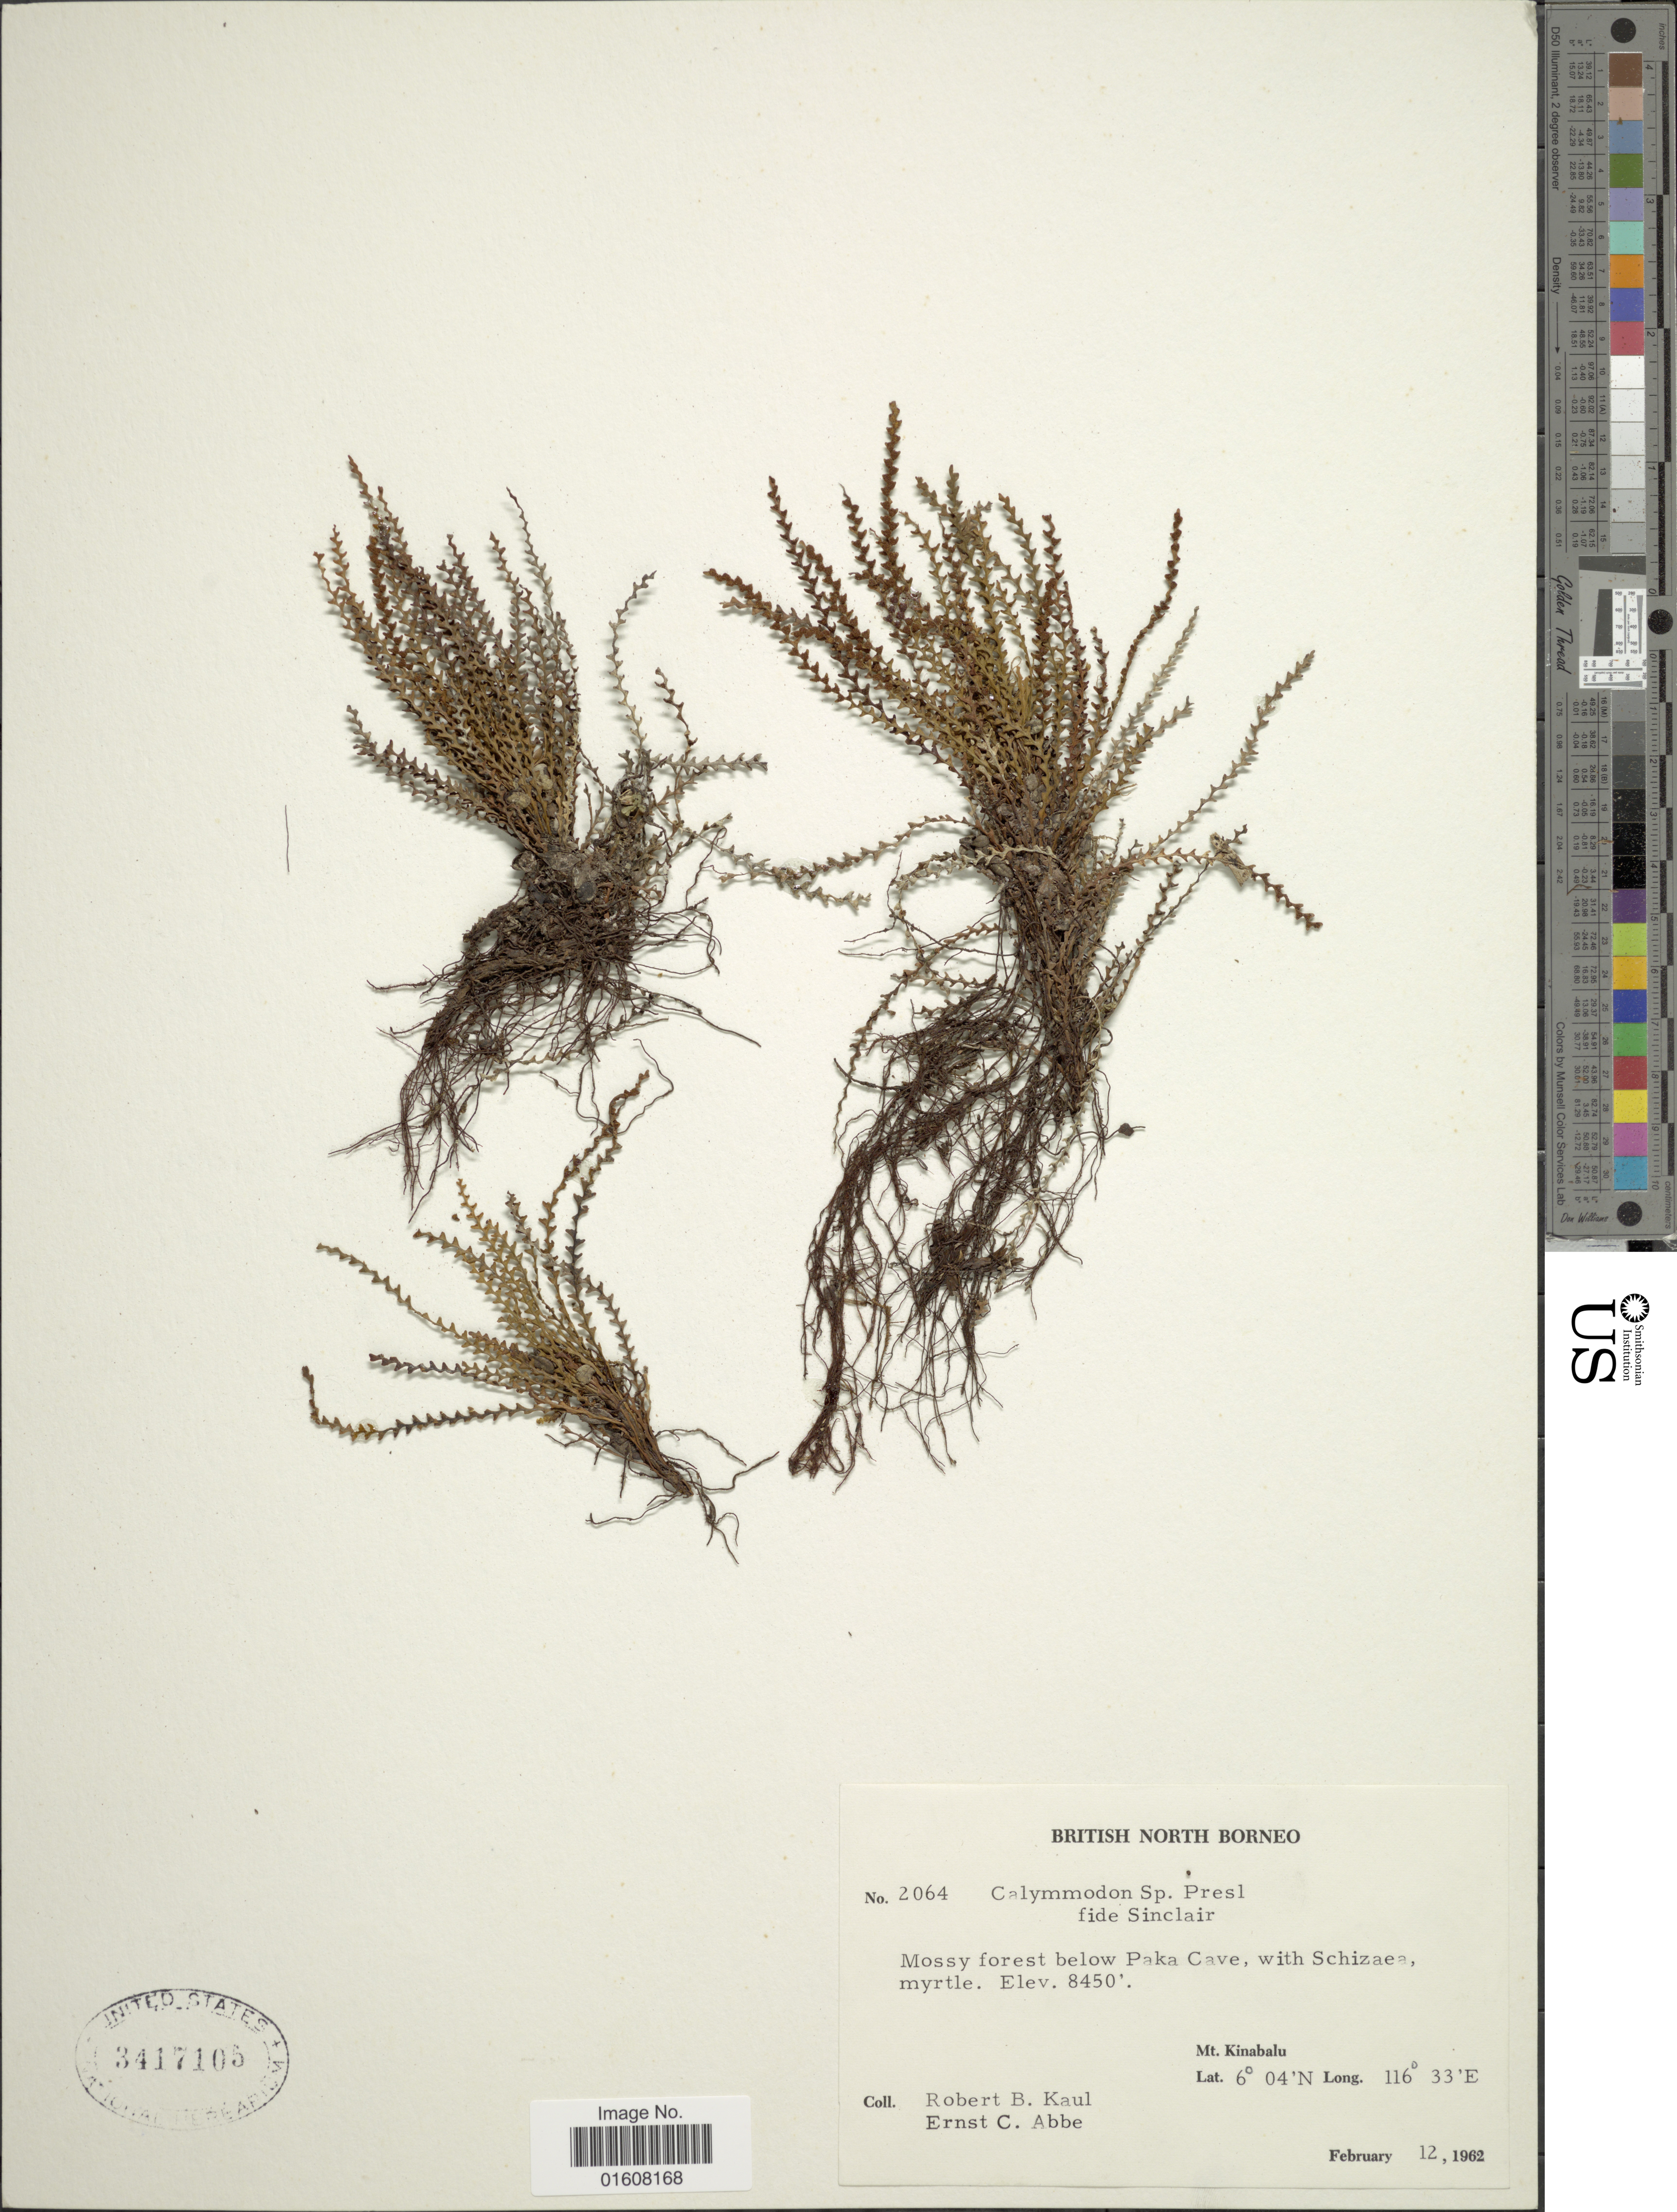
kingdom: Plantae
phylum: Tracheophyta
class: Polypodiopsida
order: Polypodiales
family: Polypodiaceae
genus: Grammitis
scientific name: Grammitis sp.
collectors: R. Kaul & E. C. Abbe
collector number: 2064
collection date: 1962-02-12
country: Malaysia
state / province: Sabah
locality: British North Borneo. Mossy forest below Paka Cave. Mt. Kinabalu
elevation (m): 2576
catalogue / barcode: US 3417105